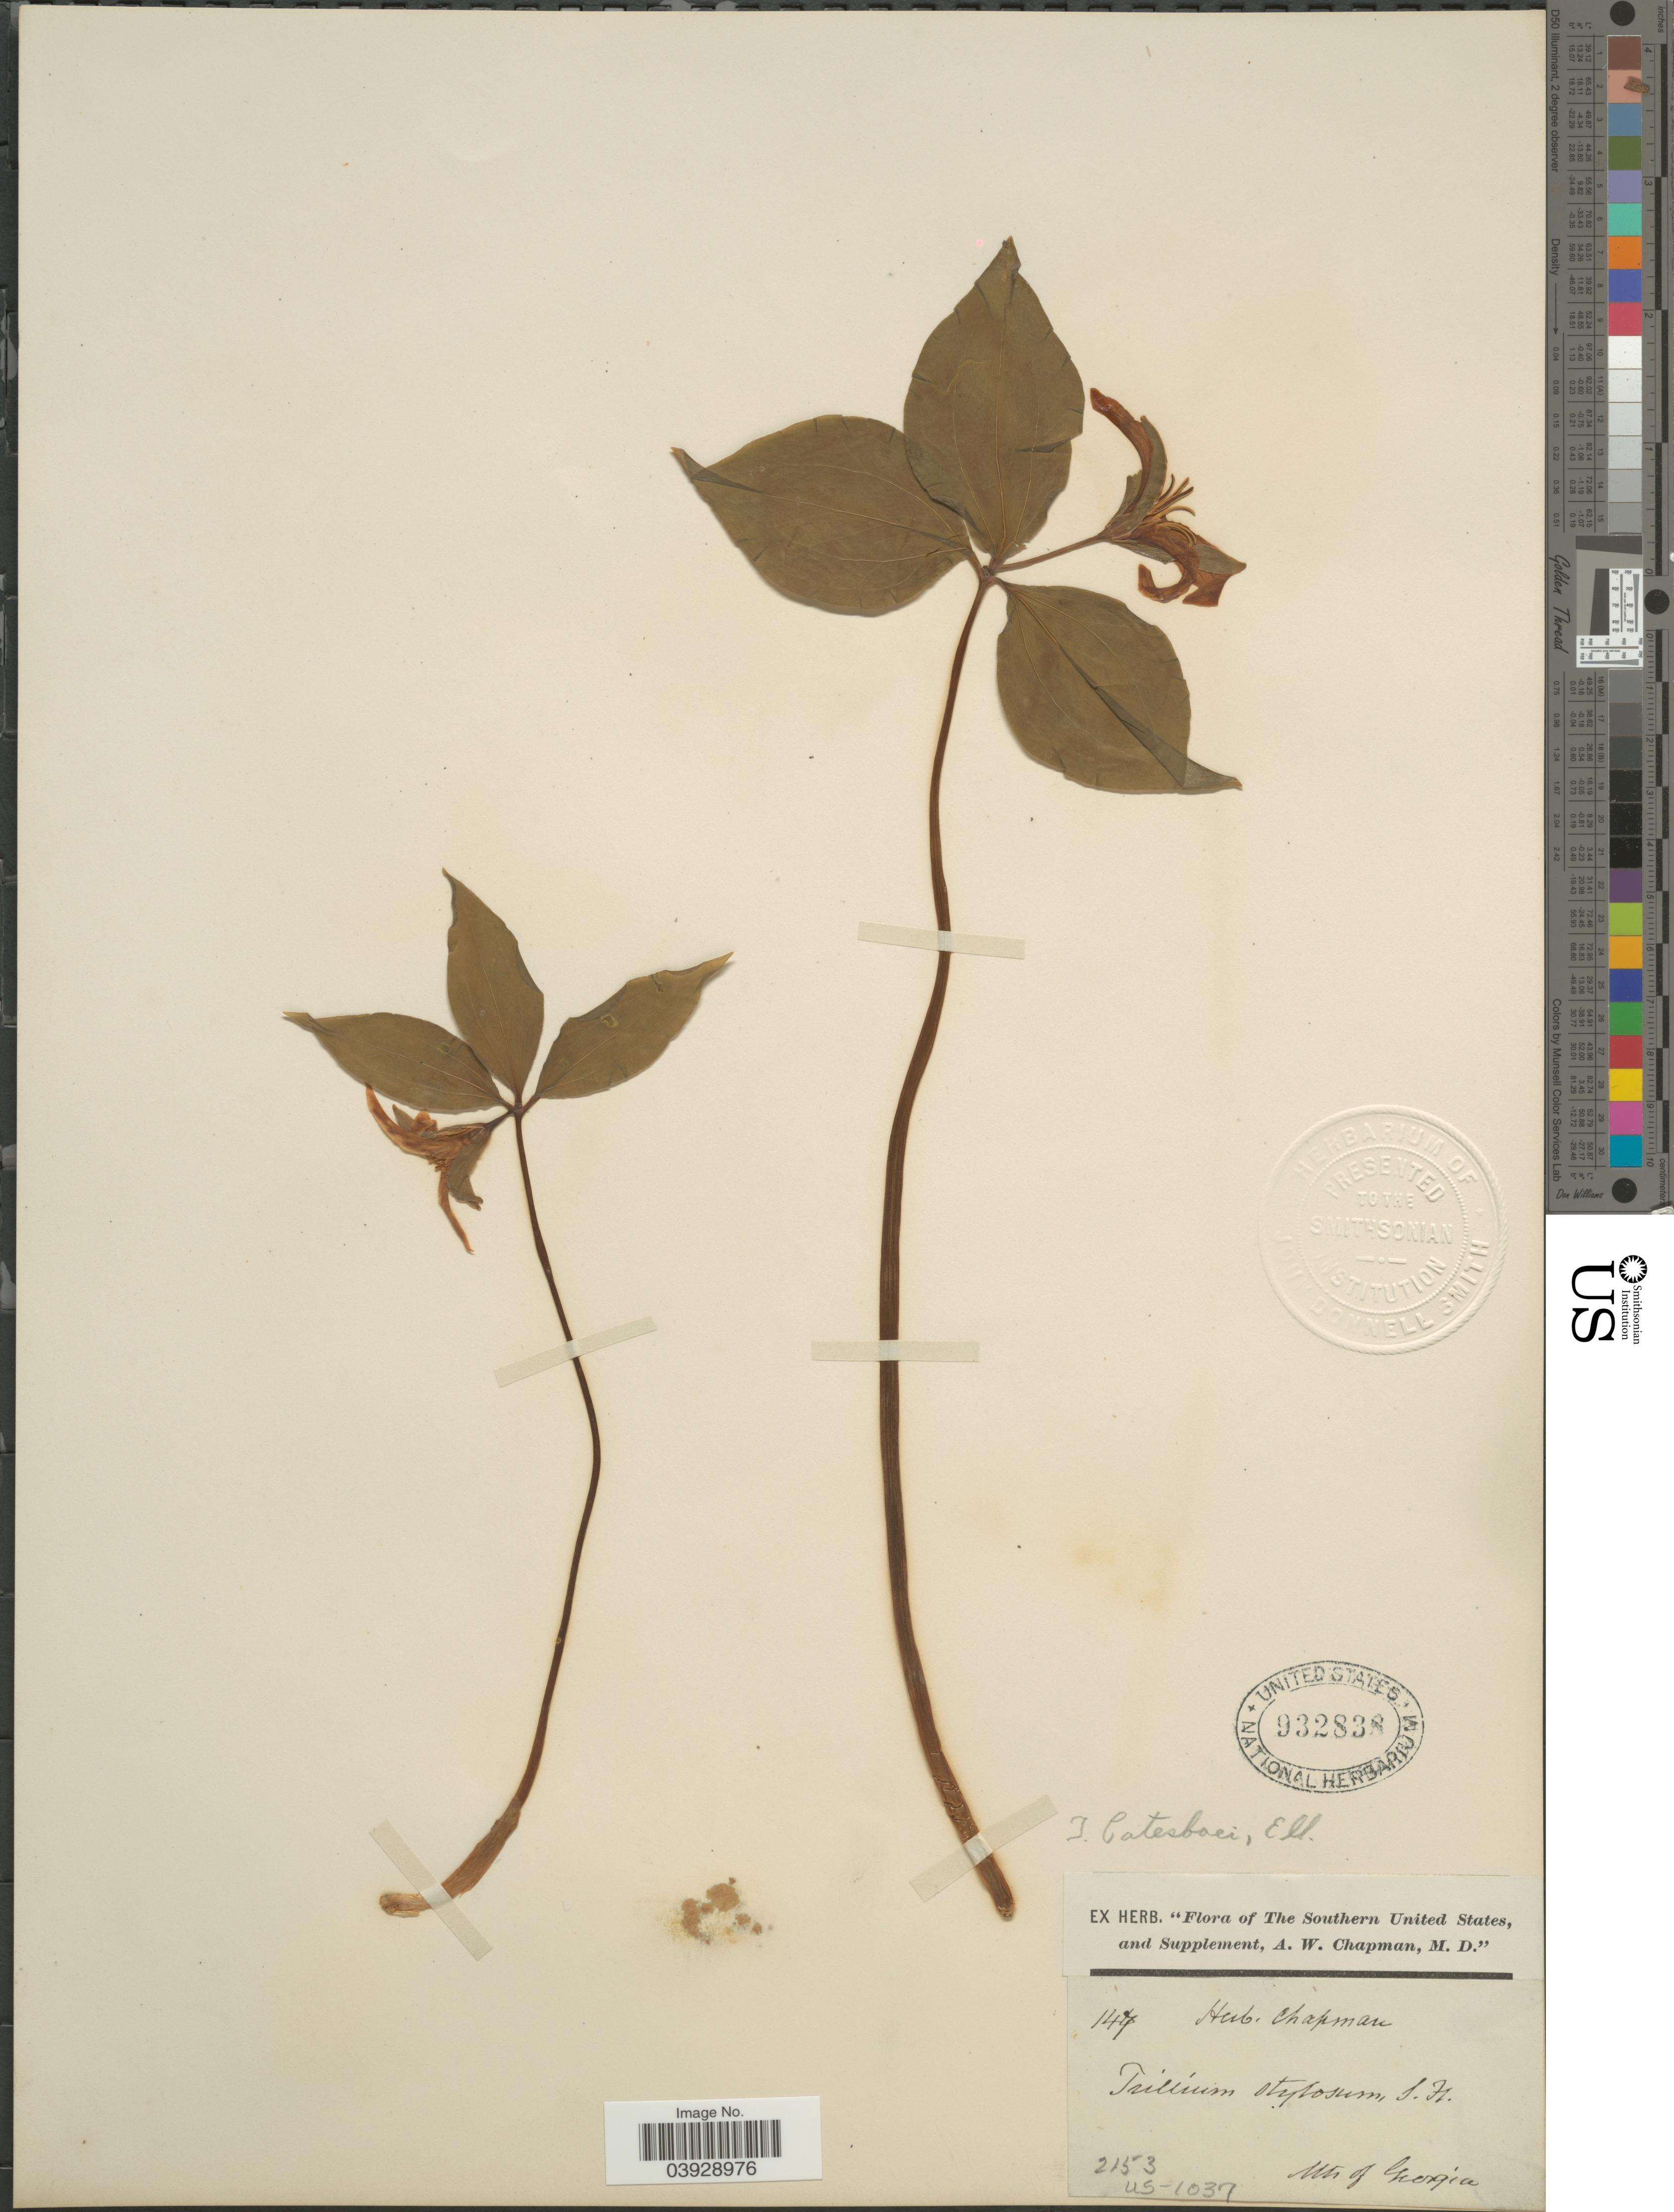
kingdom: Plantae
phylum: Tracheophyta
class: Liliopsida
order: Liliales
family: Melanthiaceae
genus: Trillium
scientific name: Trillium catesbaei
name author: Elliott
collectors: ex herb. A.W. Chapman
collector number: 144/2153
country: United States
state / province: Georgia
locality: The Southern United States. Mts of Georgia.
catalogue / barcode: US 932838